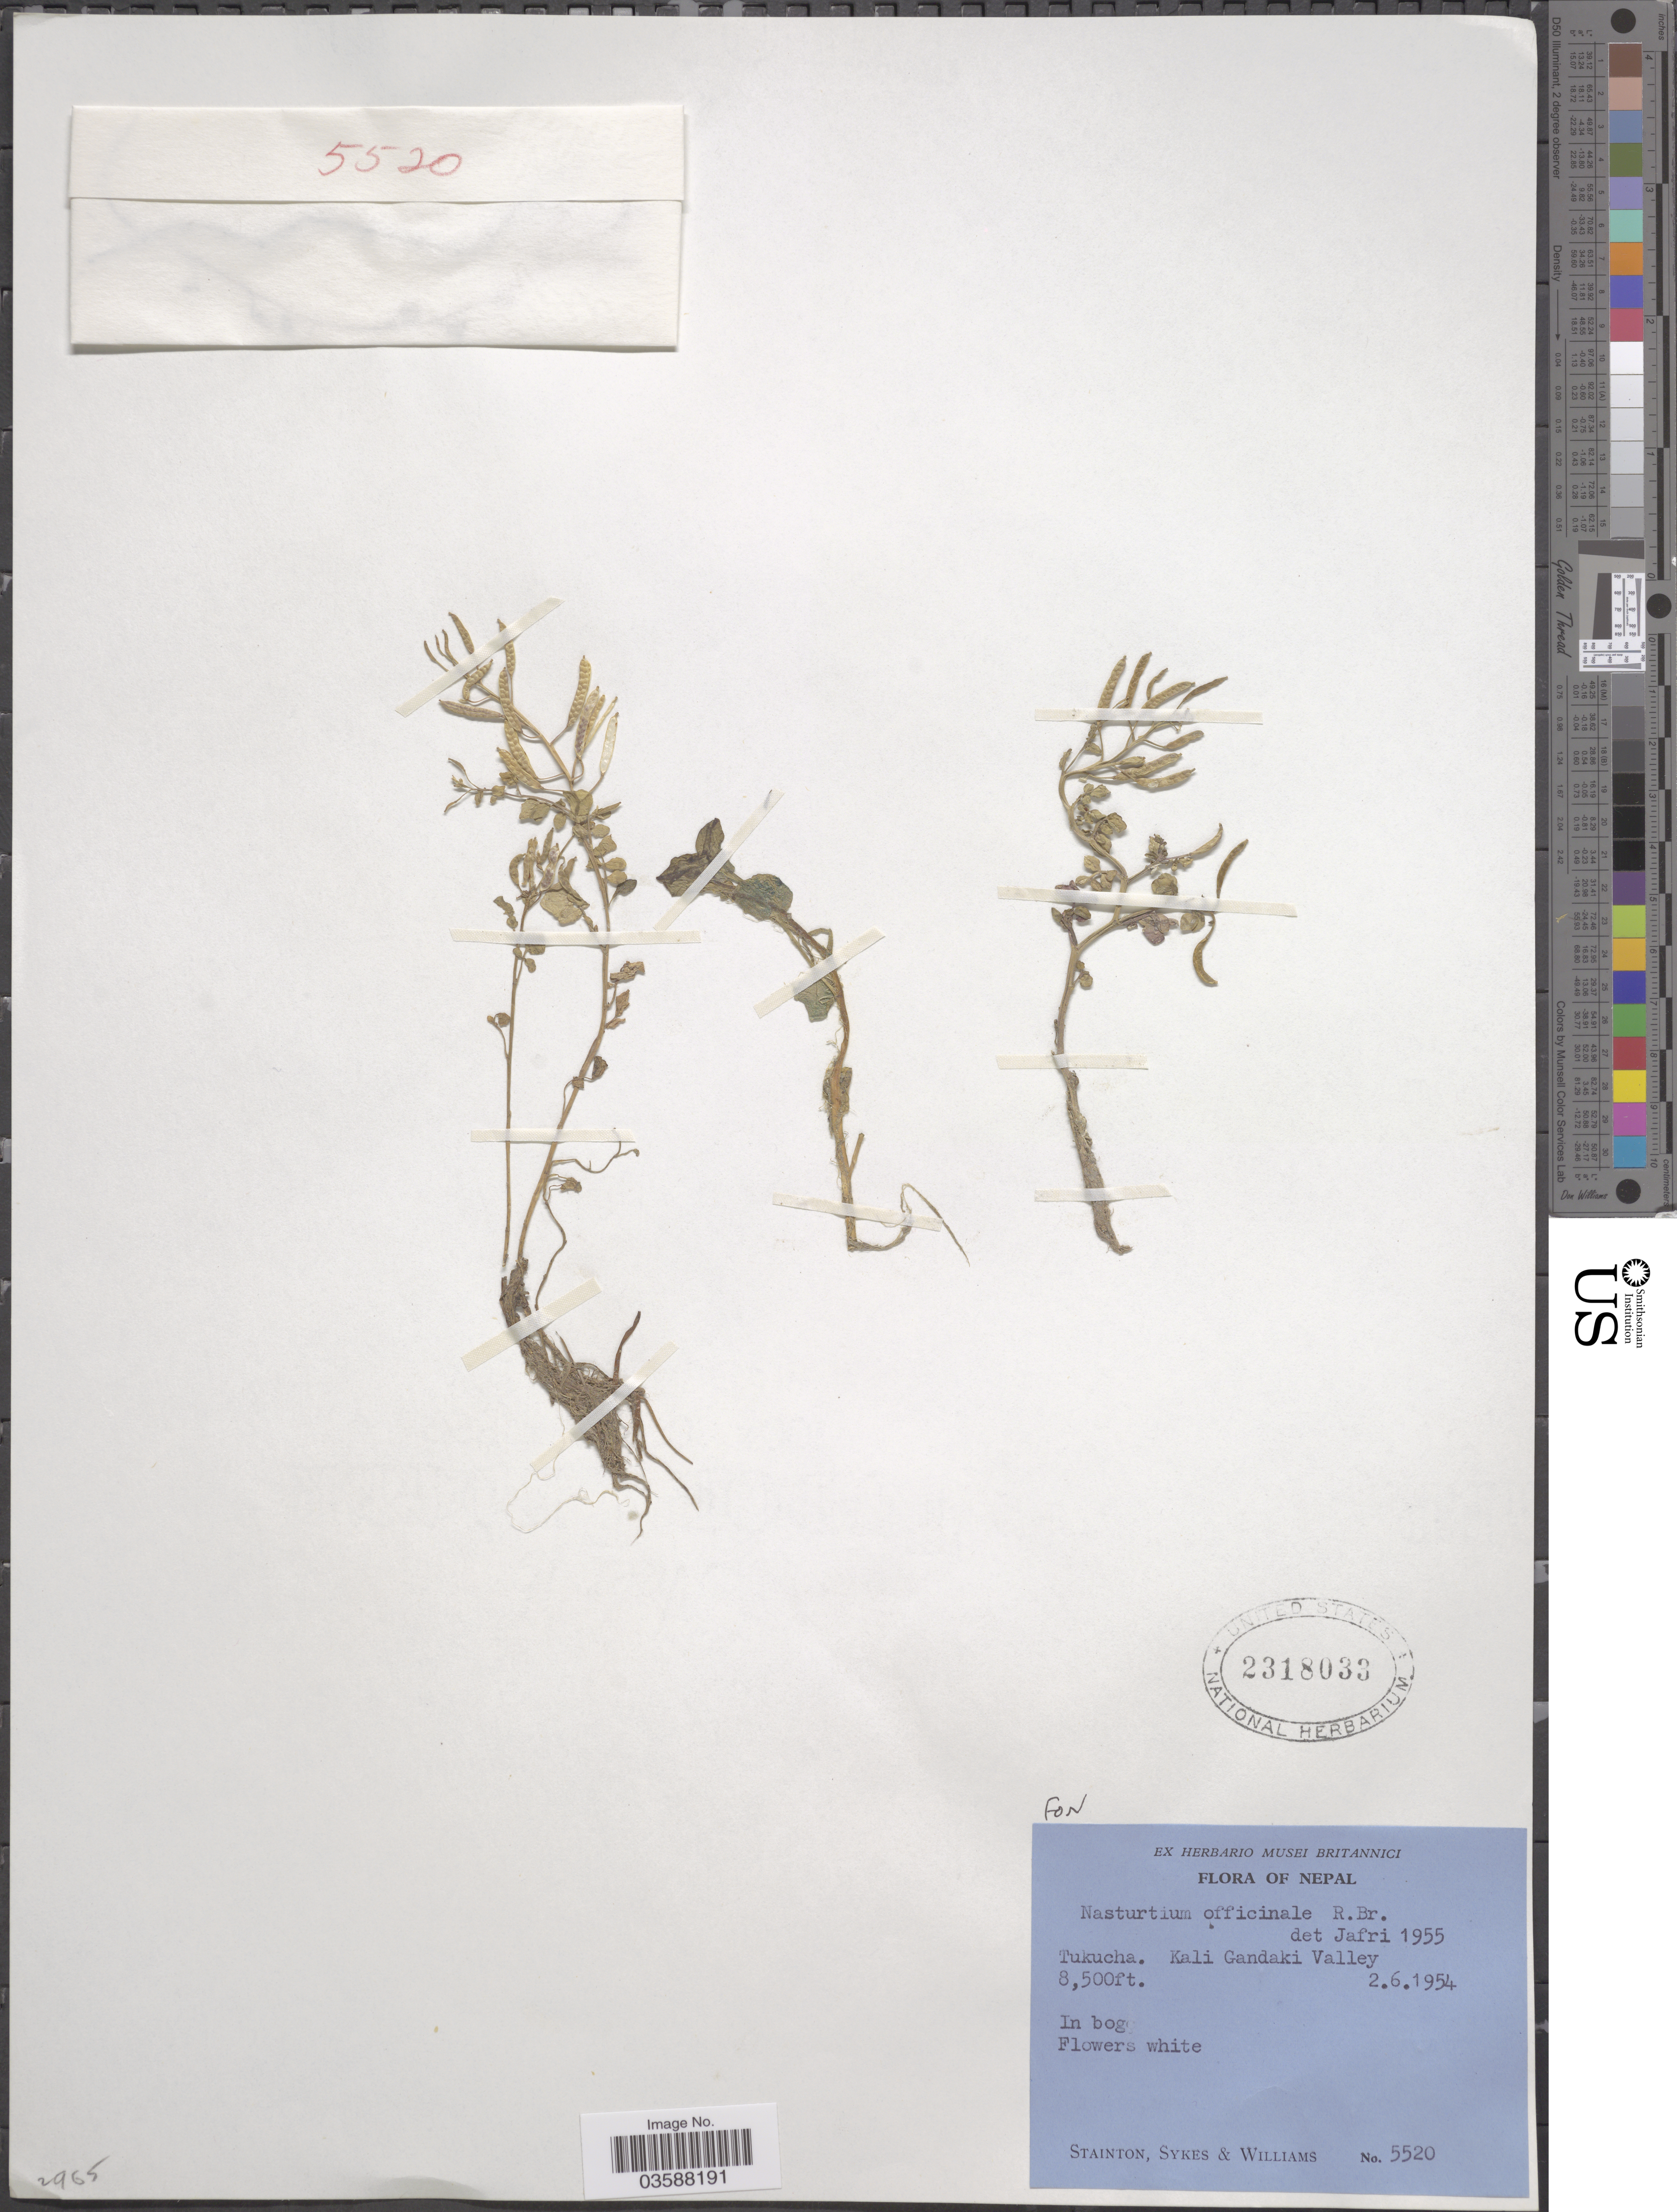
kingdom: Plantae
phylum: Tracheophyta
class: Magnoliopsida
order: Brassicales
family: Brassicaceae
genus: Nasturtium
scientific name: Nasturtium officinale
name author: R. Br.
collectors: -. Stainton, Sykes, -- & -- Williams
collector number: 5520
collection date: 1954-06-02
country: Nepal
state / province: Gandaki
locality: Tukucha. Kali Gandaki Valley.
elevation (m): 2591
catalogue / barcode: US 2318033